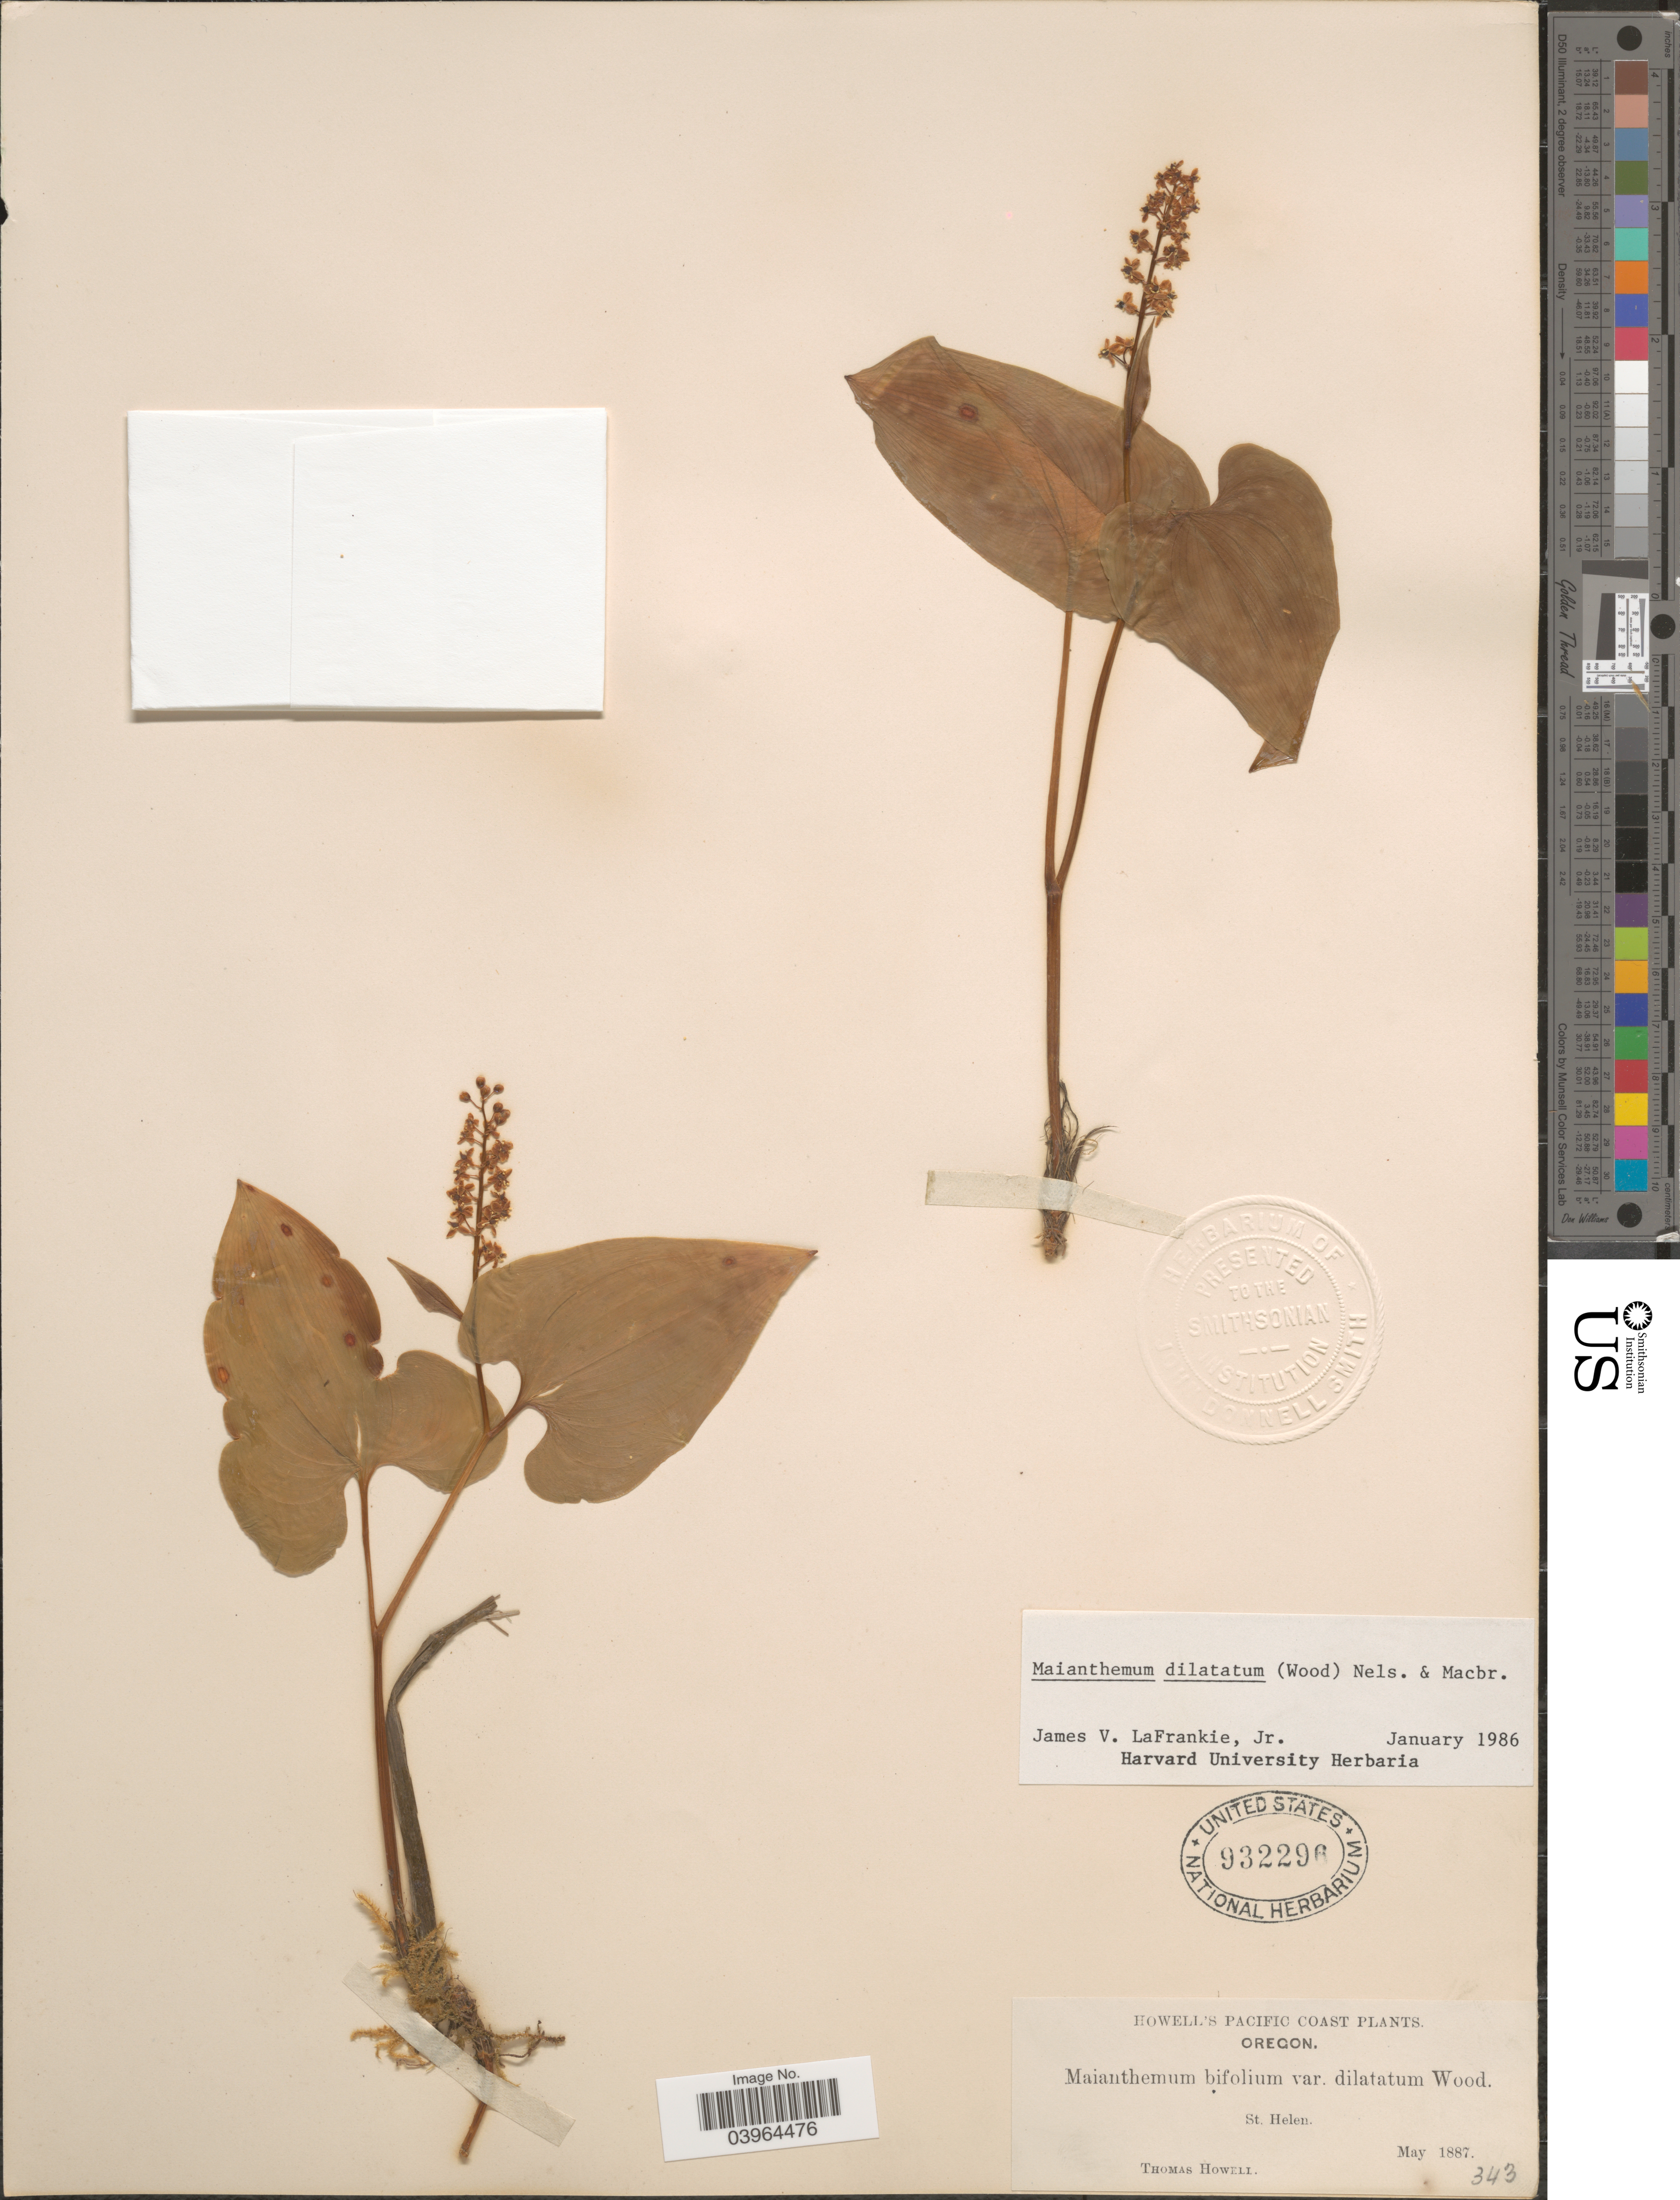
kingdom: Plantae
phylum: Tracheophyta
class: Liliopsida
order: Asparagales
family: Asparagaceae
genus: Maianthemum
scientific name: Maianthemum dilatatum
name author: (Alph. Wood) A. Nelson & J.F. Macbr.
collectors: T. Howell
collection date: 1887-05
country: United States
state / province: Oregon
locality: Pacific Coast. St. Helen.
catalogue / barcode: US 932296